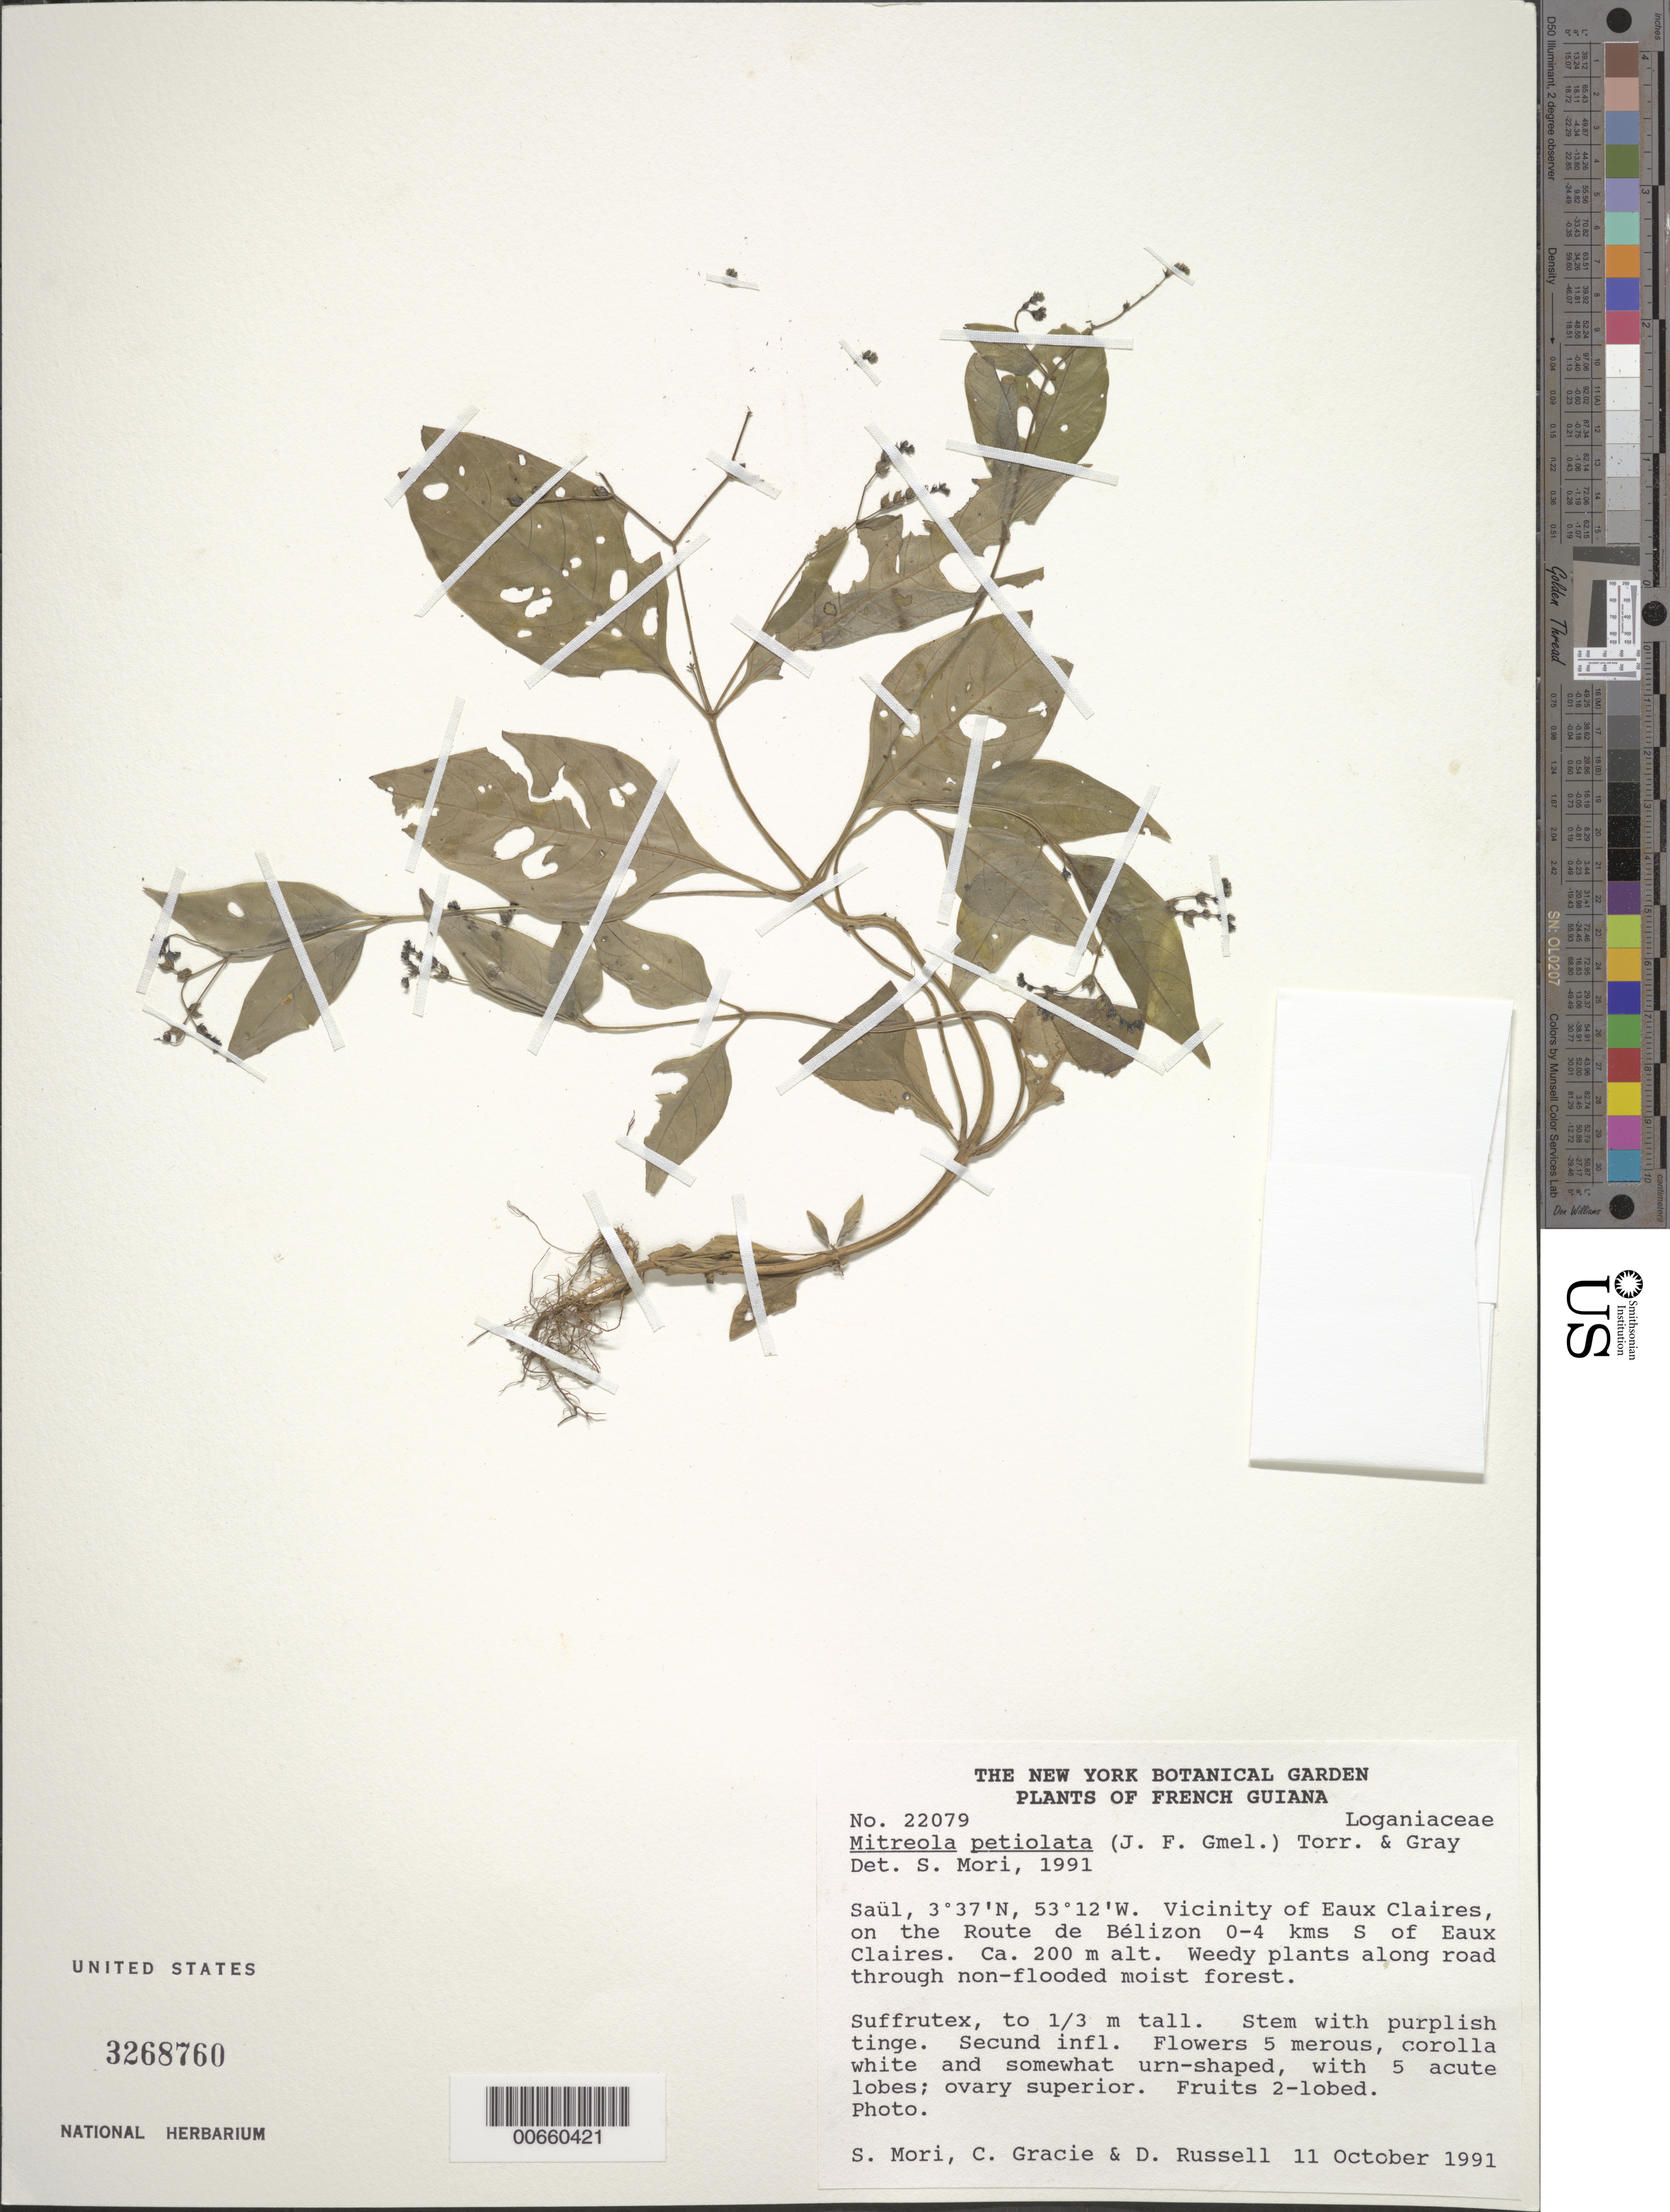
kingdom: Plantae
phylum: Tracheophyta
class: Magnoliopsida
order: Gentianales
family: Loganiaceae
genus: Mitreola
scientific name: Mitreola petiolata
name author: (J.F. Gmel.) Torr. & A. Gray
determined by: Mori, Scott A.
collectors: S. Mori, C. A. Gracie, J. Lazzaroni, B. Rishel, D. Russell & F. Wright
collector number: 22079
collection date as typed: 11-Oct-91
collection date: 1991-10-11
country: French Guiana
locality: Saül, vicinity of Eaux Claires, on Route de Belizon 0-4 kms south of Eaux Claires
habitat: Non-flooded moist forest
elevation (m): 200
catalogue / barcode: US 3268760